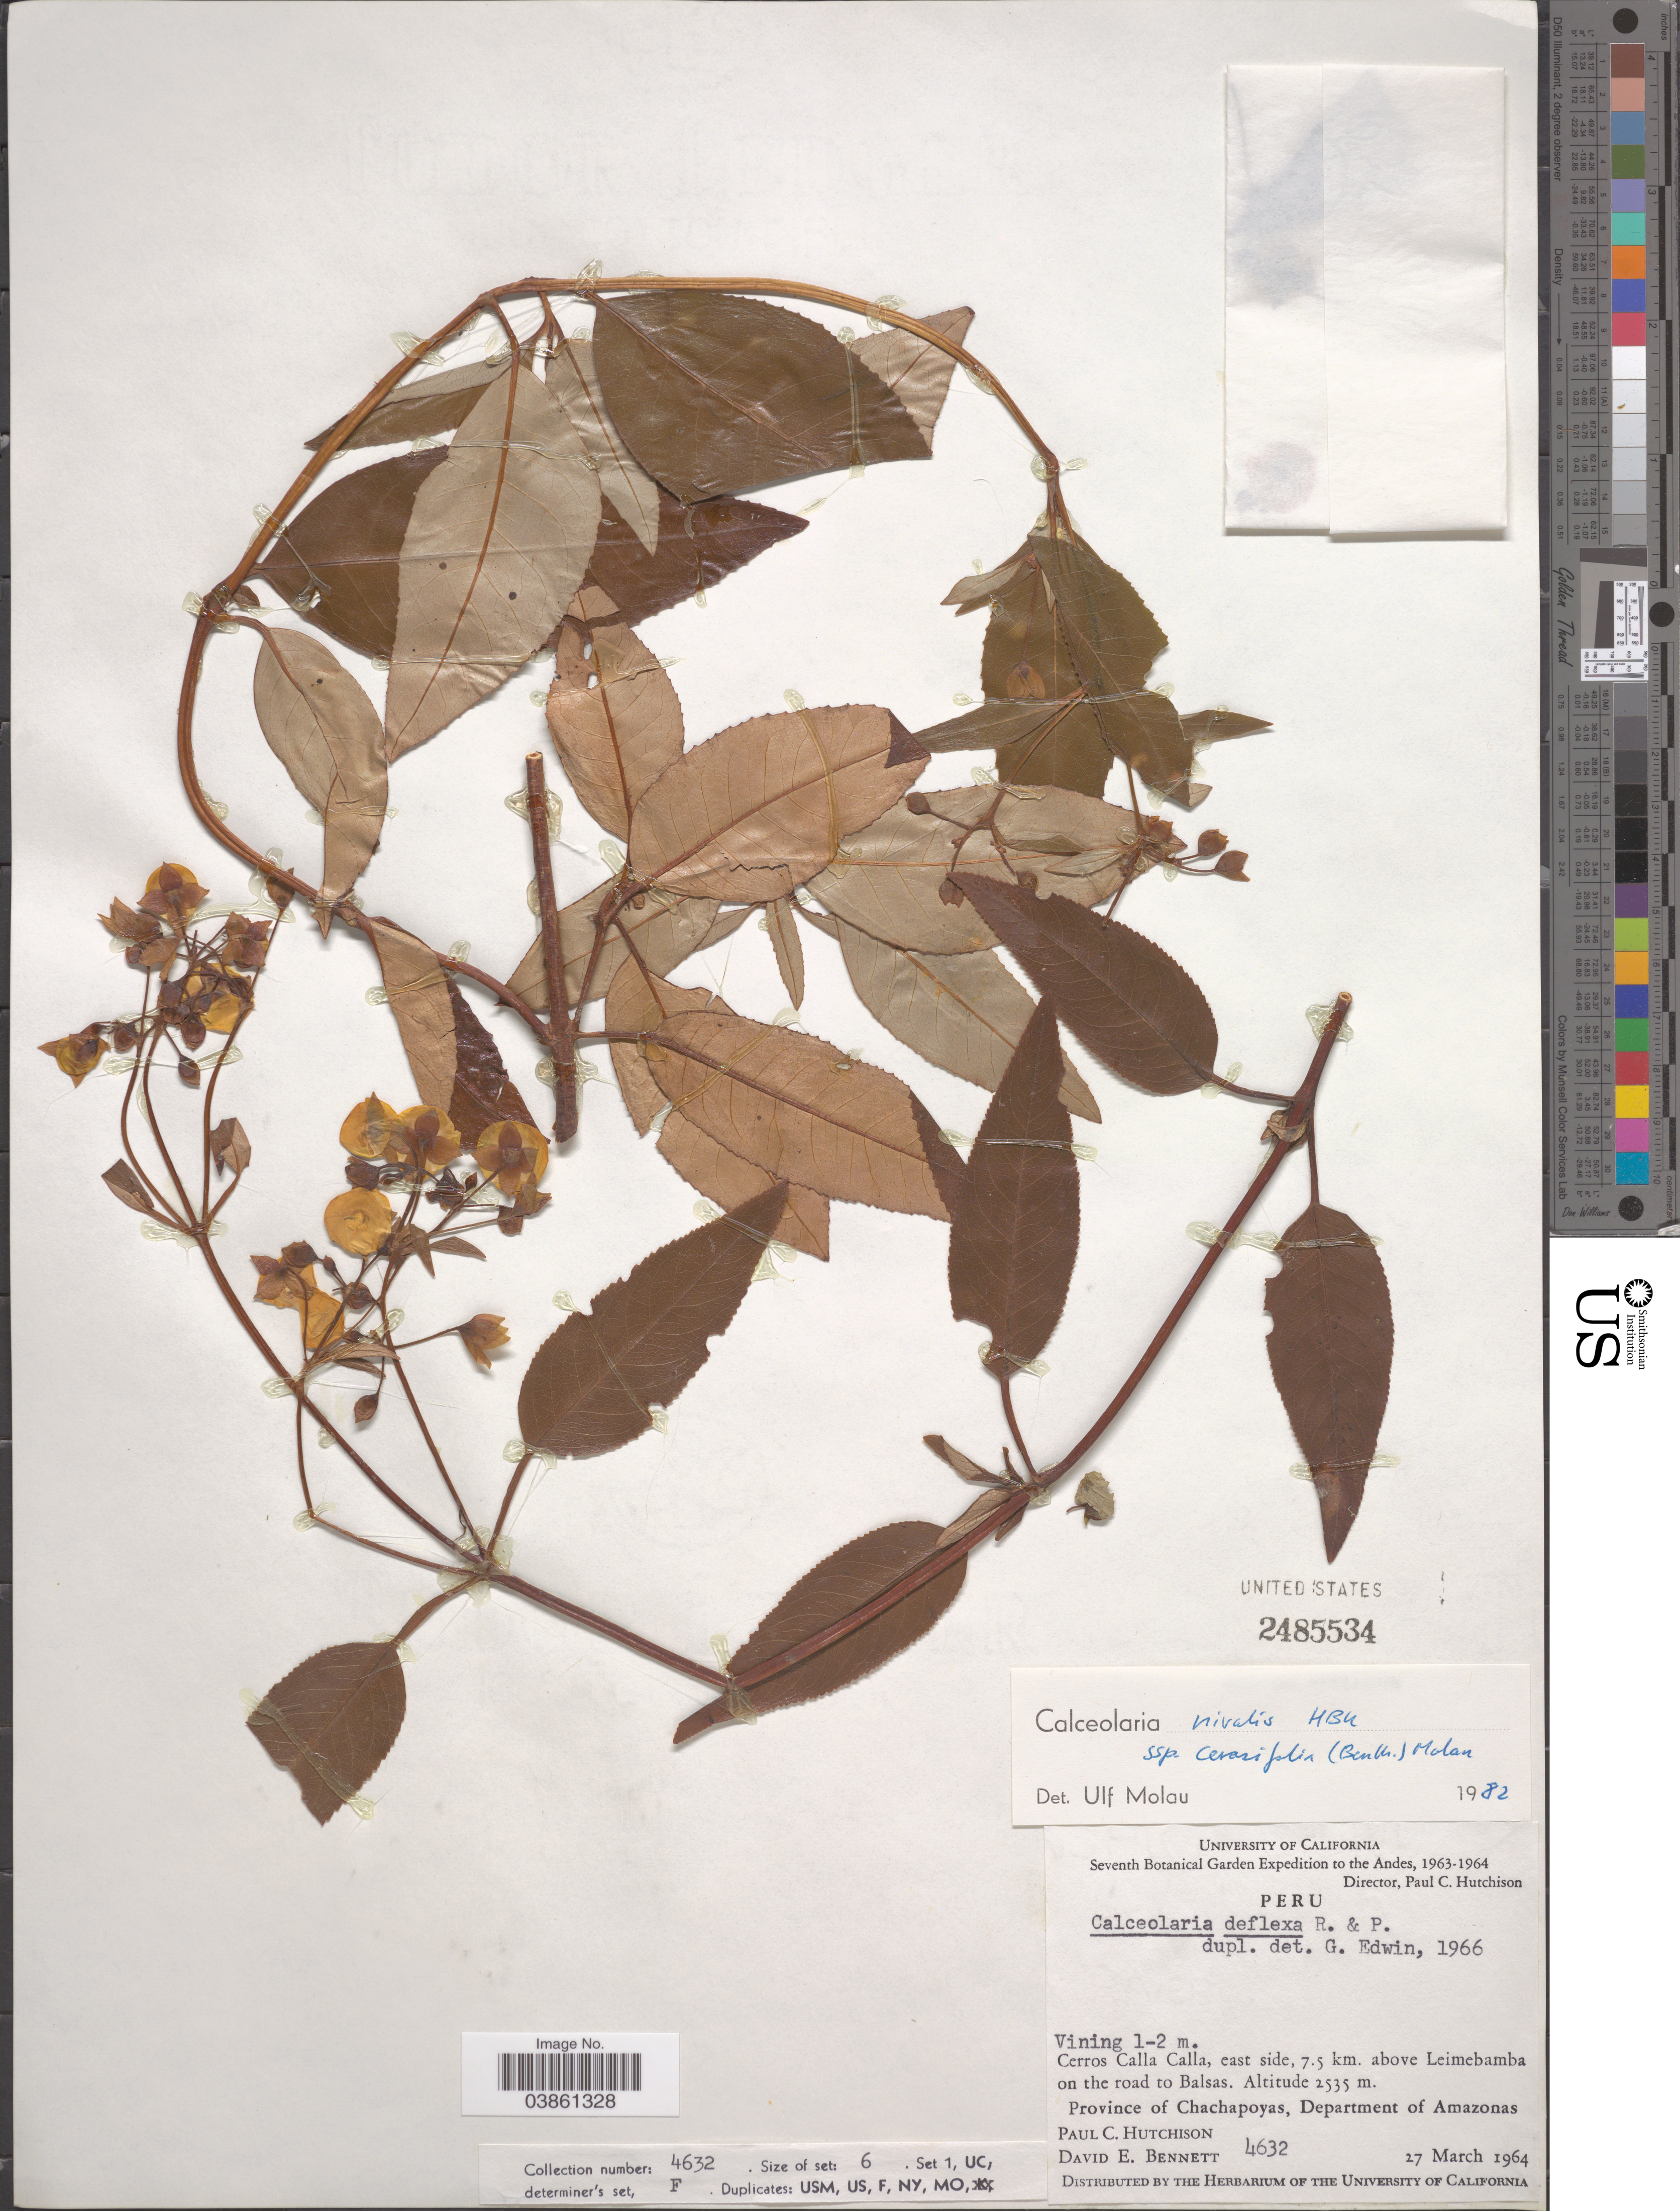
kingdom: Plantae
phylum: Tracheophyta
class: Magnoliopsida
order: Lamiales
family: Calceolariaceae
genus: Calceolaria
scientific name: Calceolaria nivalis subsp. cerasifolia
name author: (Benth.) Molau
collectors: P. C. Hutchison & D. E. Bennett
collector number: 4632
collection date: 1964-03-27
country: Peru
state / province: Amazonas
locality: The Andes. Cerros Calla Calla, east side, 7.5 km. above Leimebamba on the road to Balsas. Province of Chachapoyas, Department of Amazonas.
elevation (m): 2535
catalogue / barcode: US 2485534